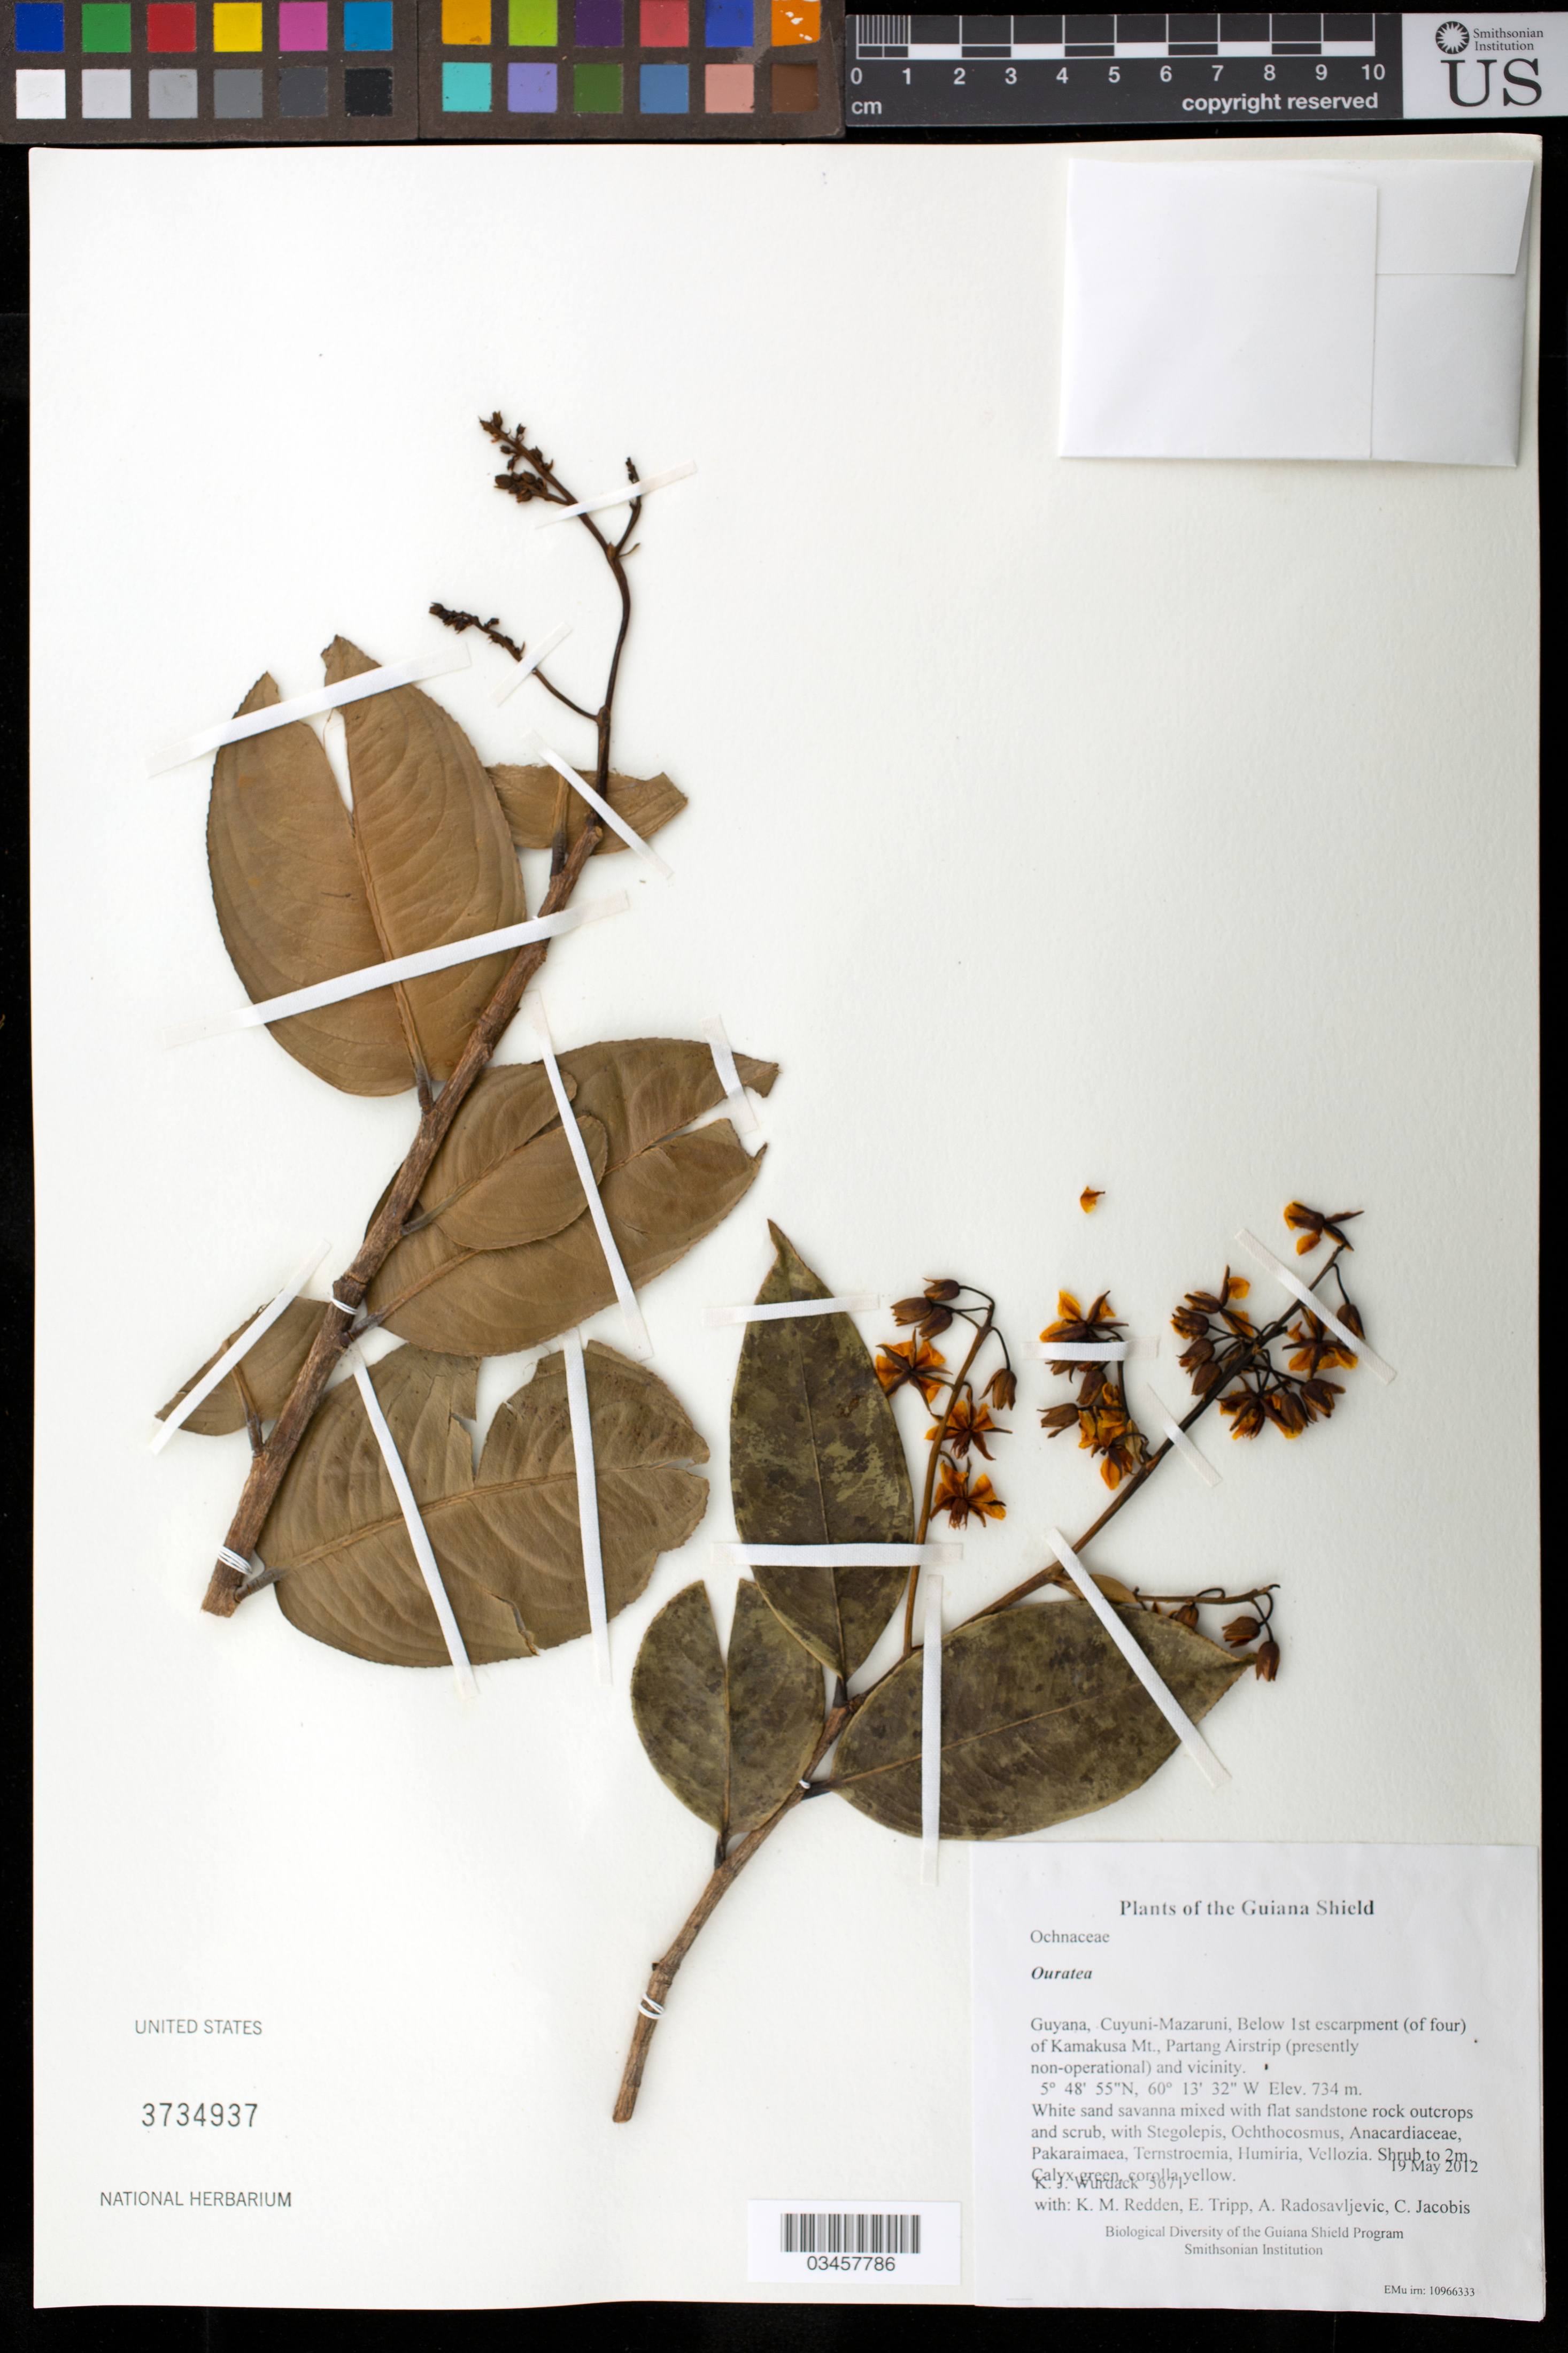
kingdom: Plantae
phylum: Tracheophyta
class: Magnoliopsida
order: Malpighiales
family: Ochnaceae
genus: Ouratea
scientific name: Ouratea sp.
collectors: K. Wurdack, K. M. Redden, E. Tripp, A. Radosavljevic, C. Jacobis & J. Ralph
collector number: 5671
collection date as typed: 19 May 2012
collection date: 2012-05-19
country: Guyana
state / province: Cuyuni-Mazaruni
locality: Below 1st escarpment (of four) of Kamakusa Mt., Partang Airstrip (presently non-operational) and vicinity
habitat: White sand savanna mixed with flat sandstone rock outcrops and scrub, with Stegolepis, Ochthocosmus, Anacardiaceae, Pakaraimaea, Ternstroemia, Humiria, Vellozia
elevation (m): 734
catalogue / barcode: US 3734937